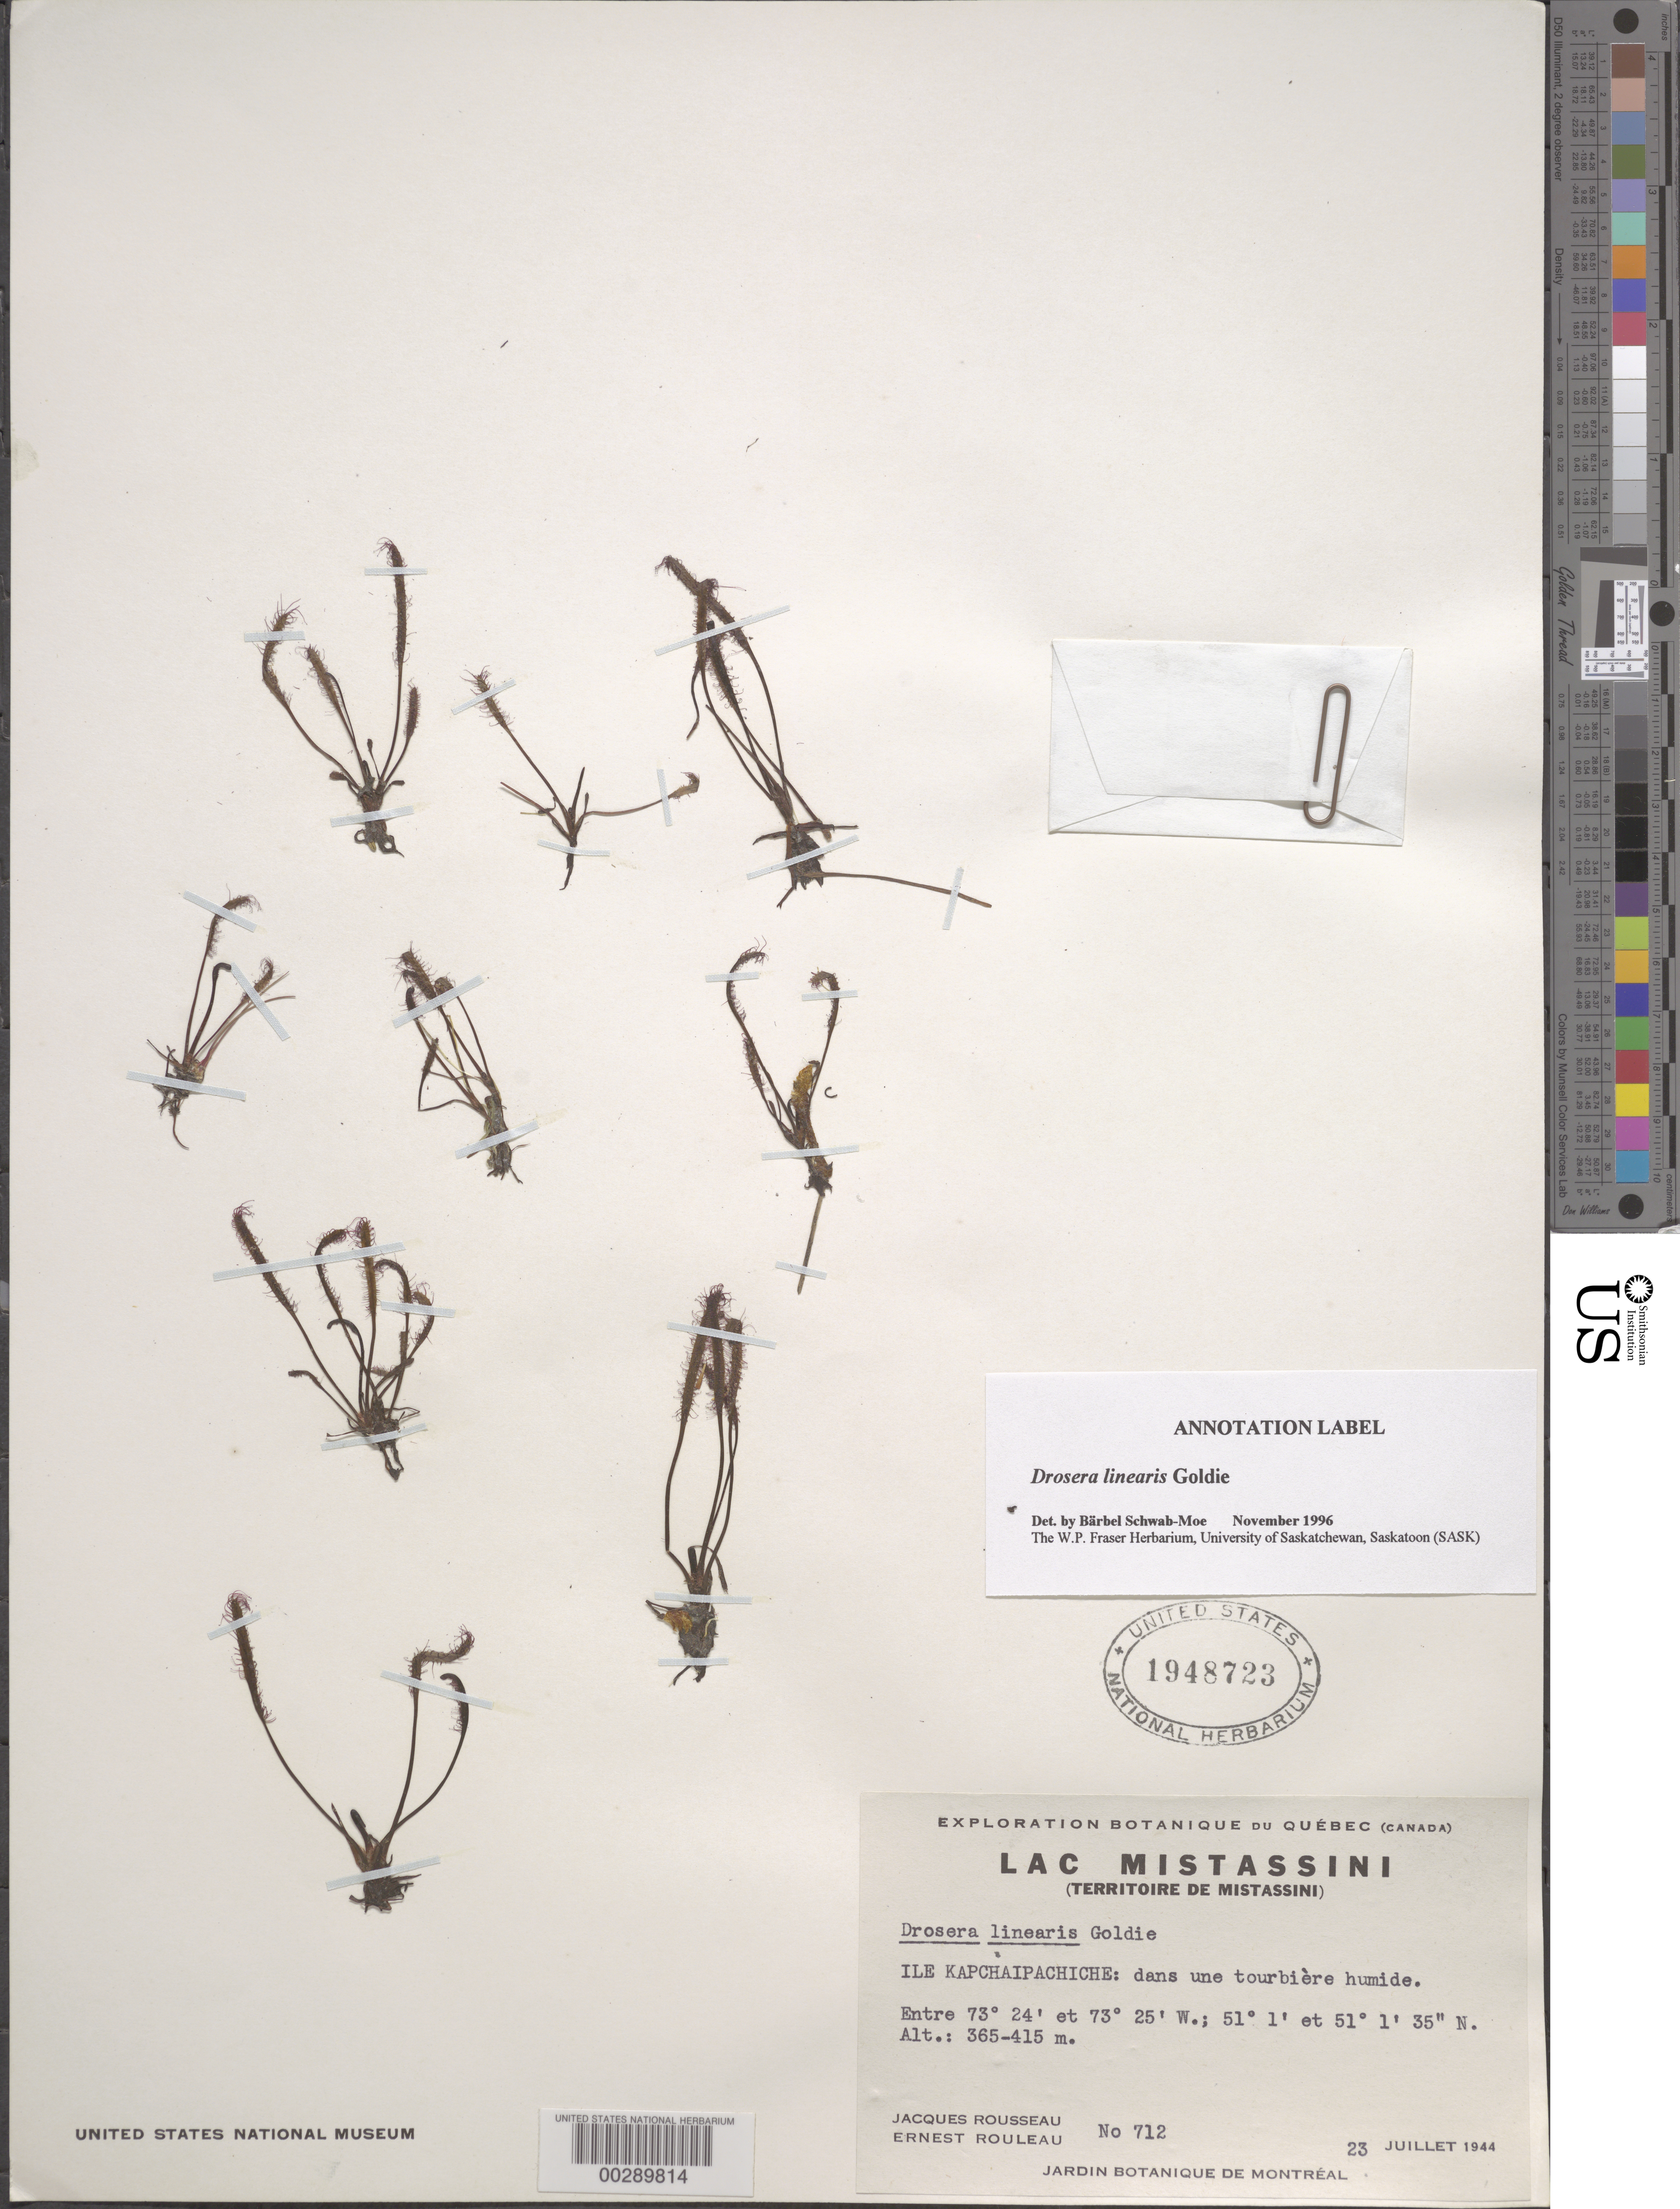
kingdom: Plantae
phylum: Tracheophyta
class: Magnoliopsida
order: Caryophyllales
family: Droseraceae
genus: Drosera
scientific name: Drosera linearis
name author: Goldie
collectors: J. Rousseau & E. Rouleau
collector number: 712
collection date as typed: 23 Jul 1944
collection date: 1944-07-23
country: Canada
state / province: Quebec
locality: Ile kapchaipachiche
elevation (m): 365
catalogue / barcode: US 1988723